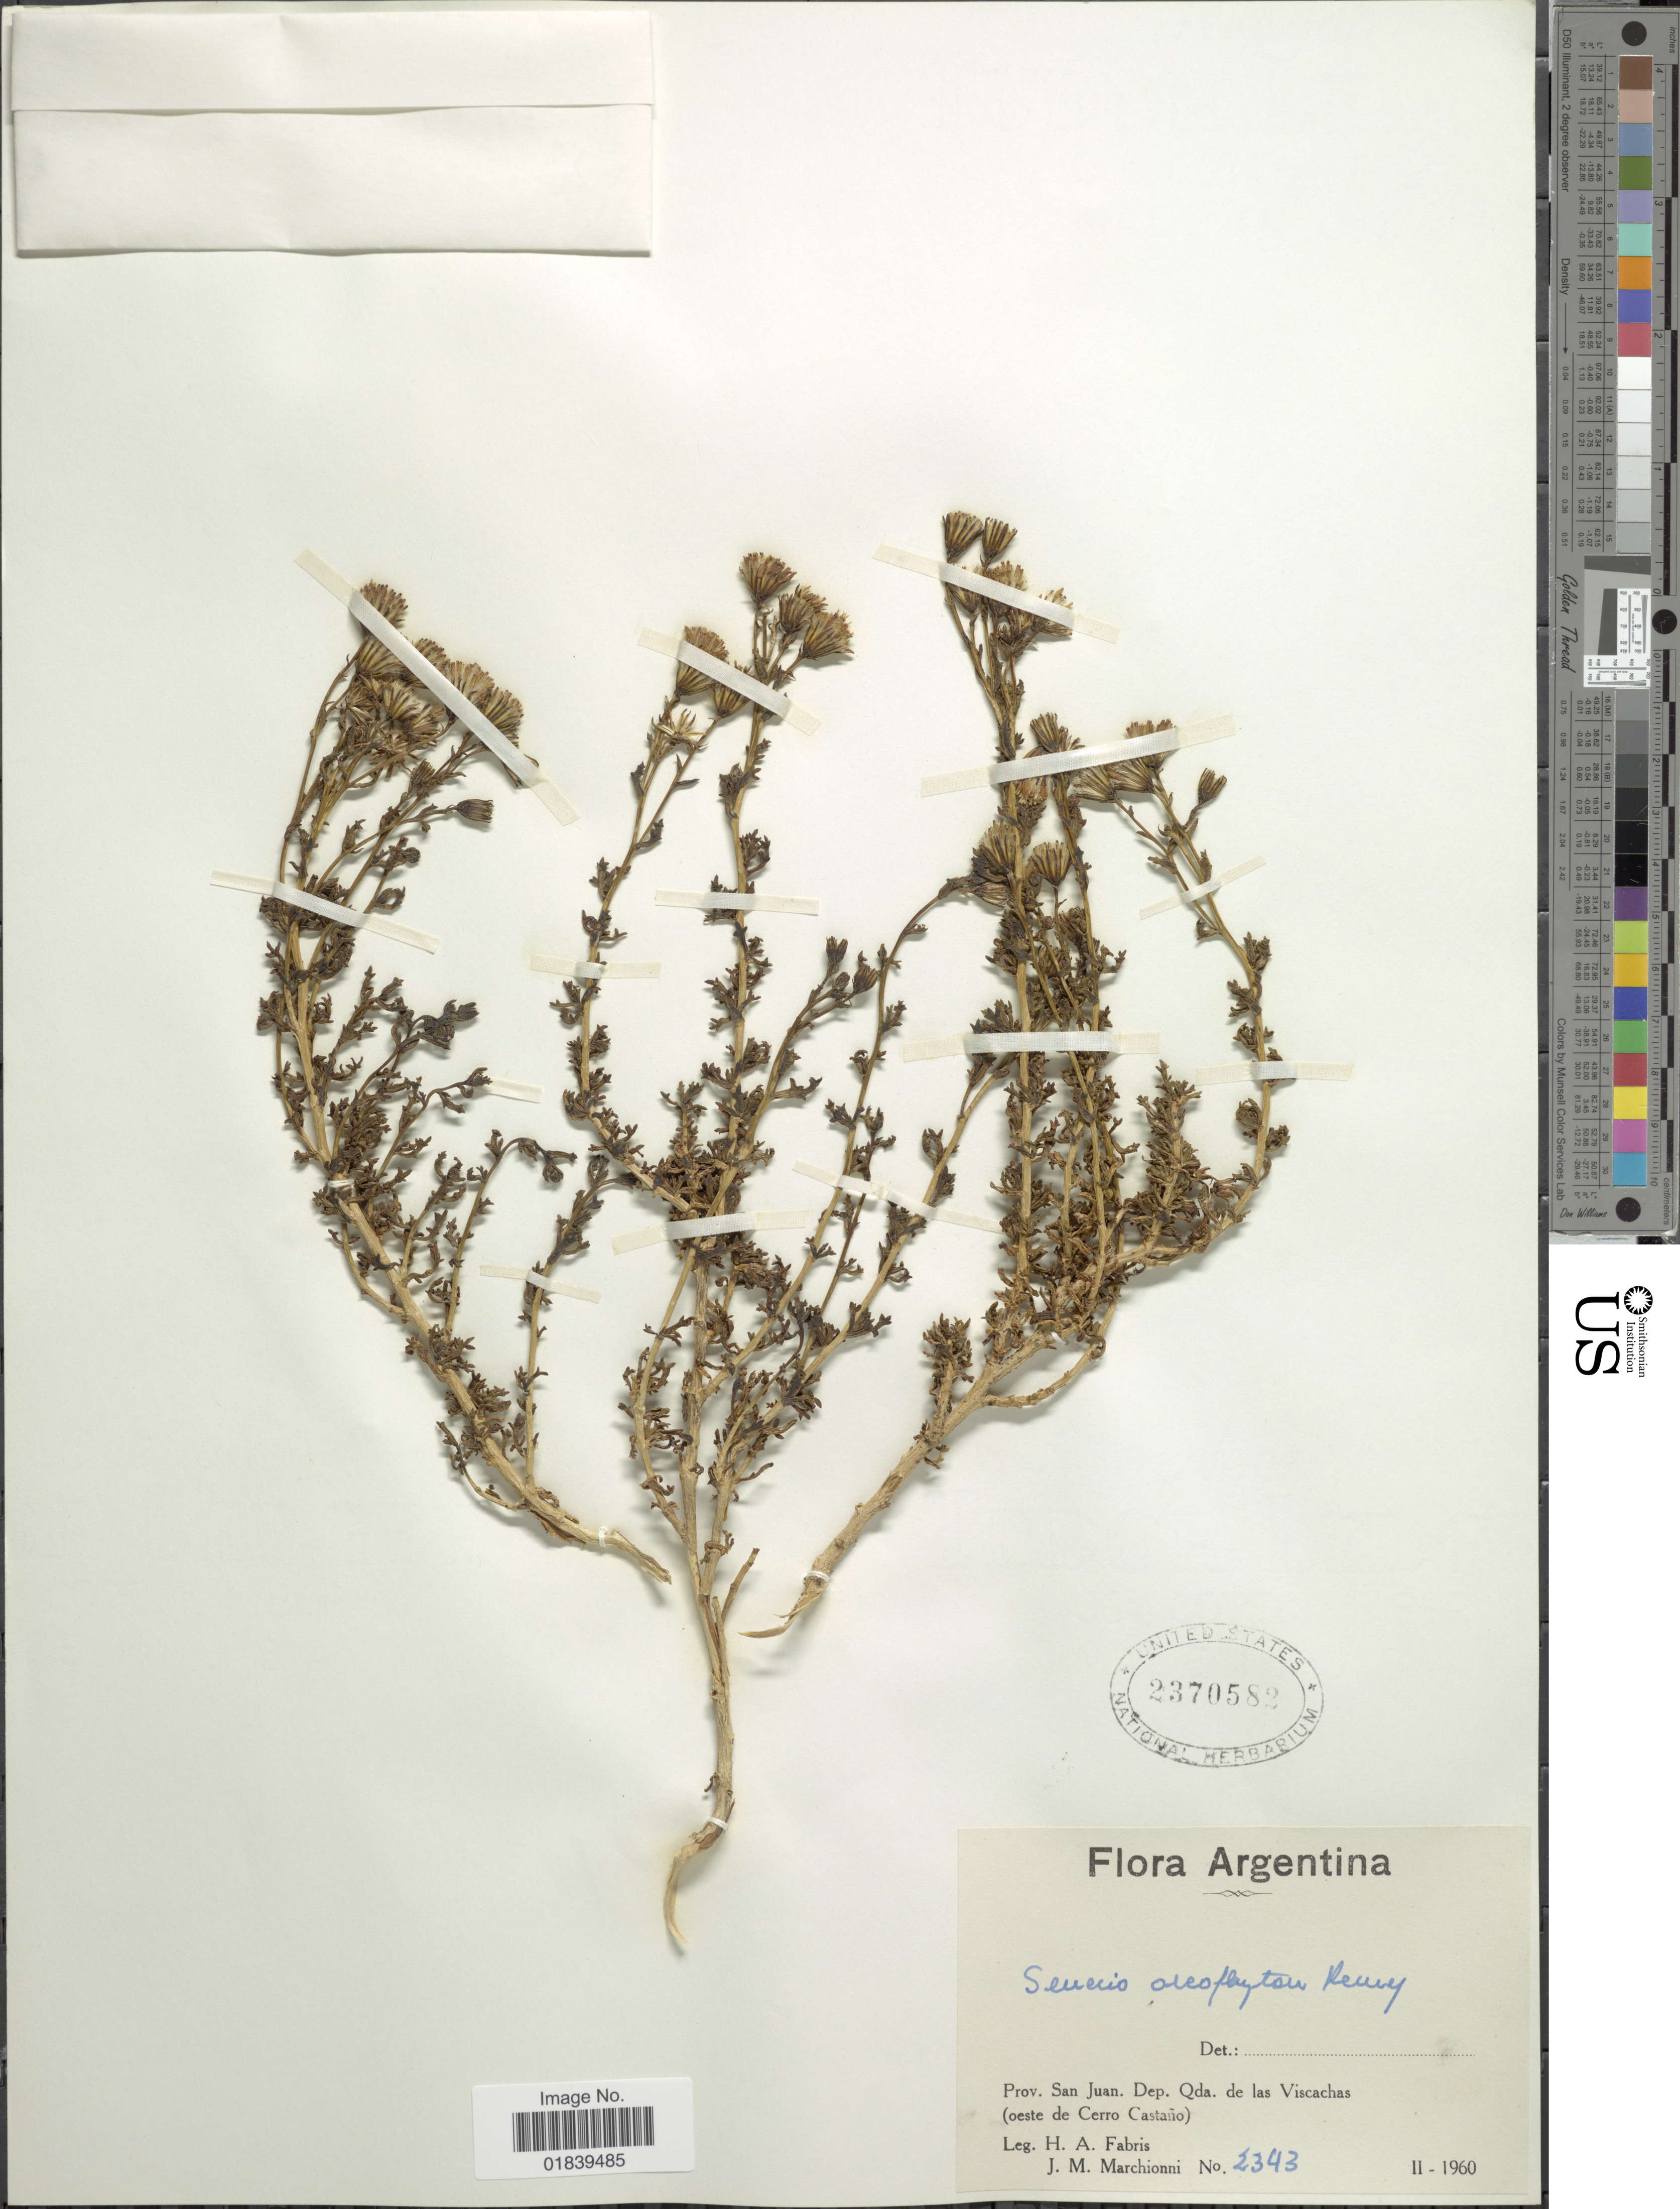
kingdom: Plantae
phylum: Tracheophyta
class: Magnoliopsida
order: Asterales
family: Asteraceae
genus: Senecio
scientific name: Senecio oreophyton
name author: J. Rémy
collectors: H. A. Fabris & J. Marchionni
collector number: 2343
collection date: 1960-02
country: Argentina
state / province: San Juan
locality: Prov. San Juan, Dep. Qda. de la Viscachas. (oeste de Cerro Castano).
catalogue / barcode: US 2370582